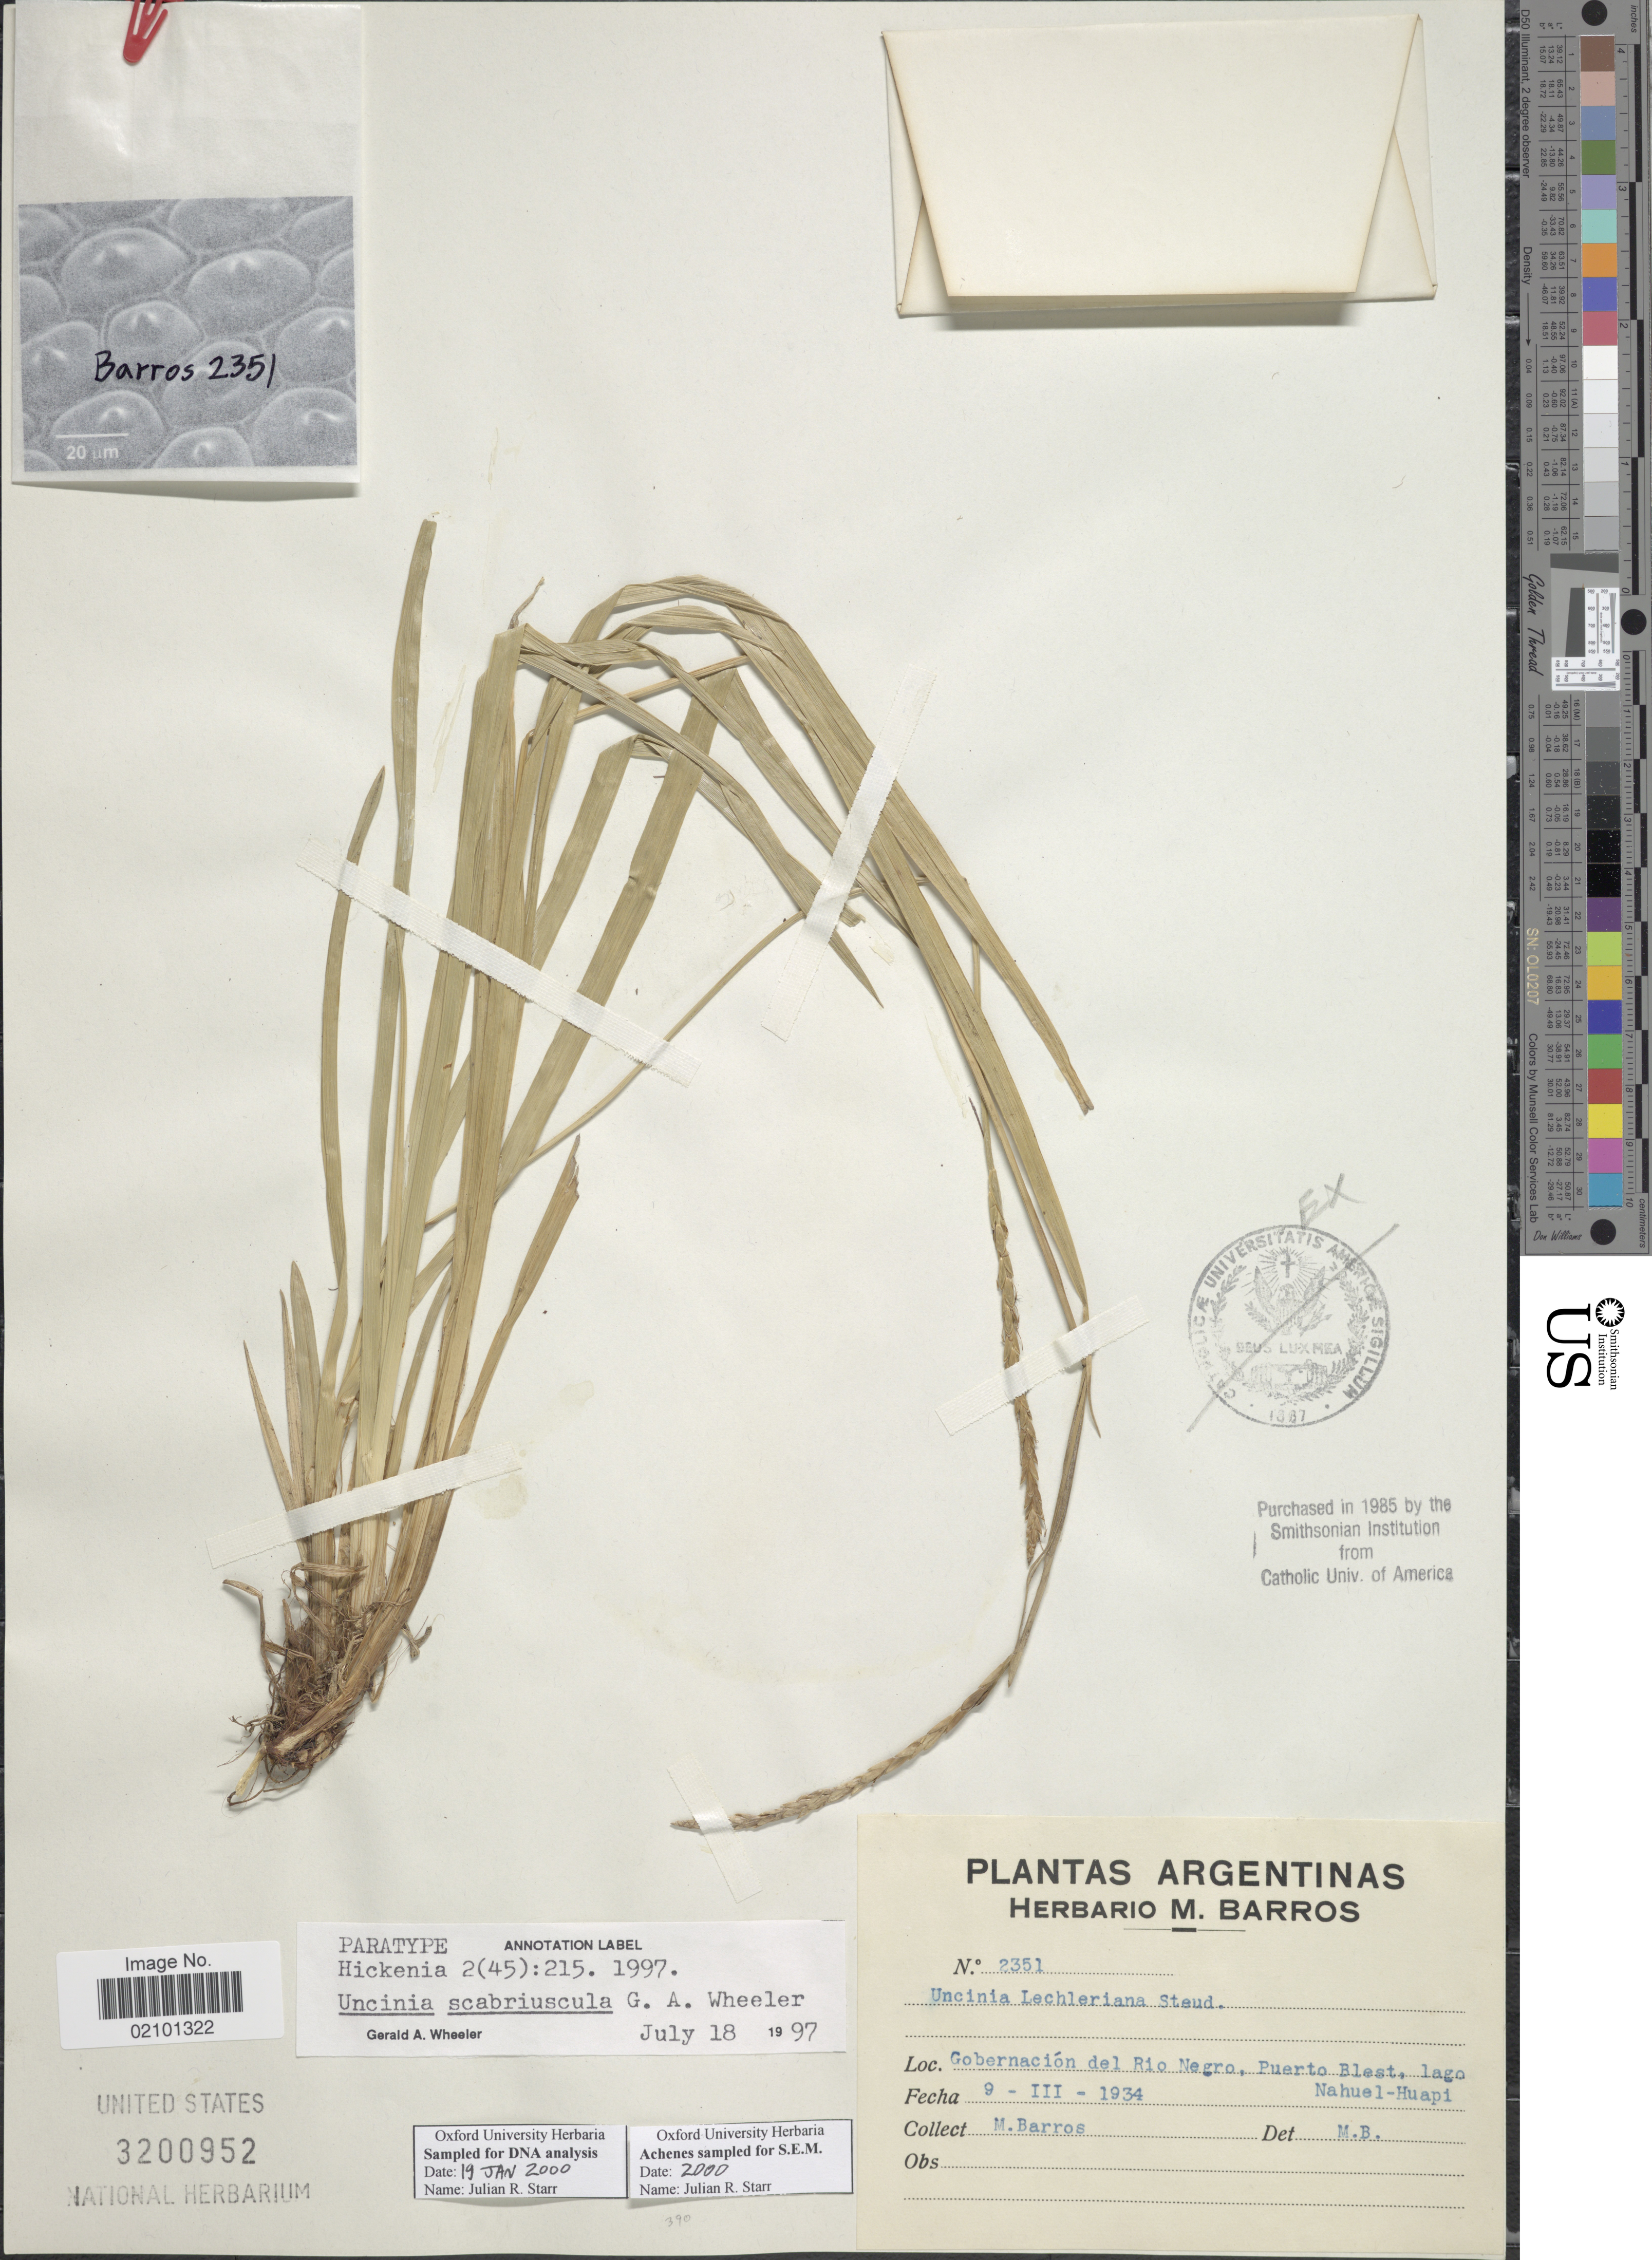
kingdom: Plantae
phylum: Tracheophyta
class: Liliopsida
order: Poales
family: Cyperaceae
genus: Carex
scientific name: Carex montteana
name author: (Phil.) comb. ined.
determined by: Jiménez-Mejías, P.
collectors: M. Barros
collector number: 2351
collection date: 1934-03-09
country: Argentina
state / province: Rio Negro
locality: Gobernacion del Rio Negro, Puerto Blest, lago Nahuel-Huapi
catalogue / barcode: US 3200952